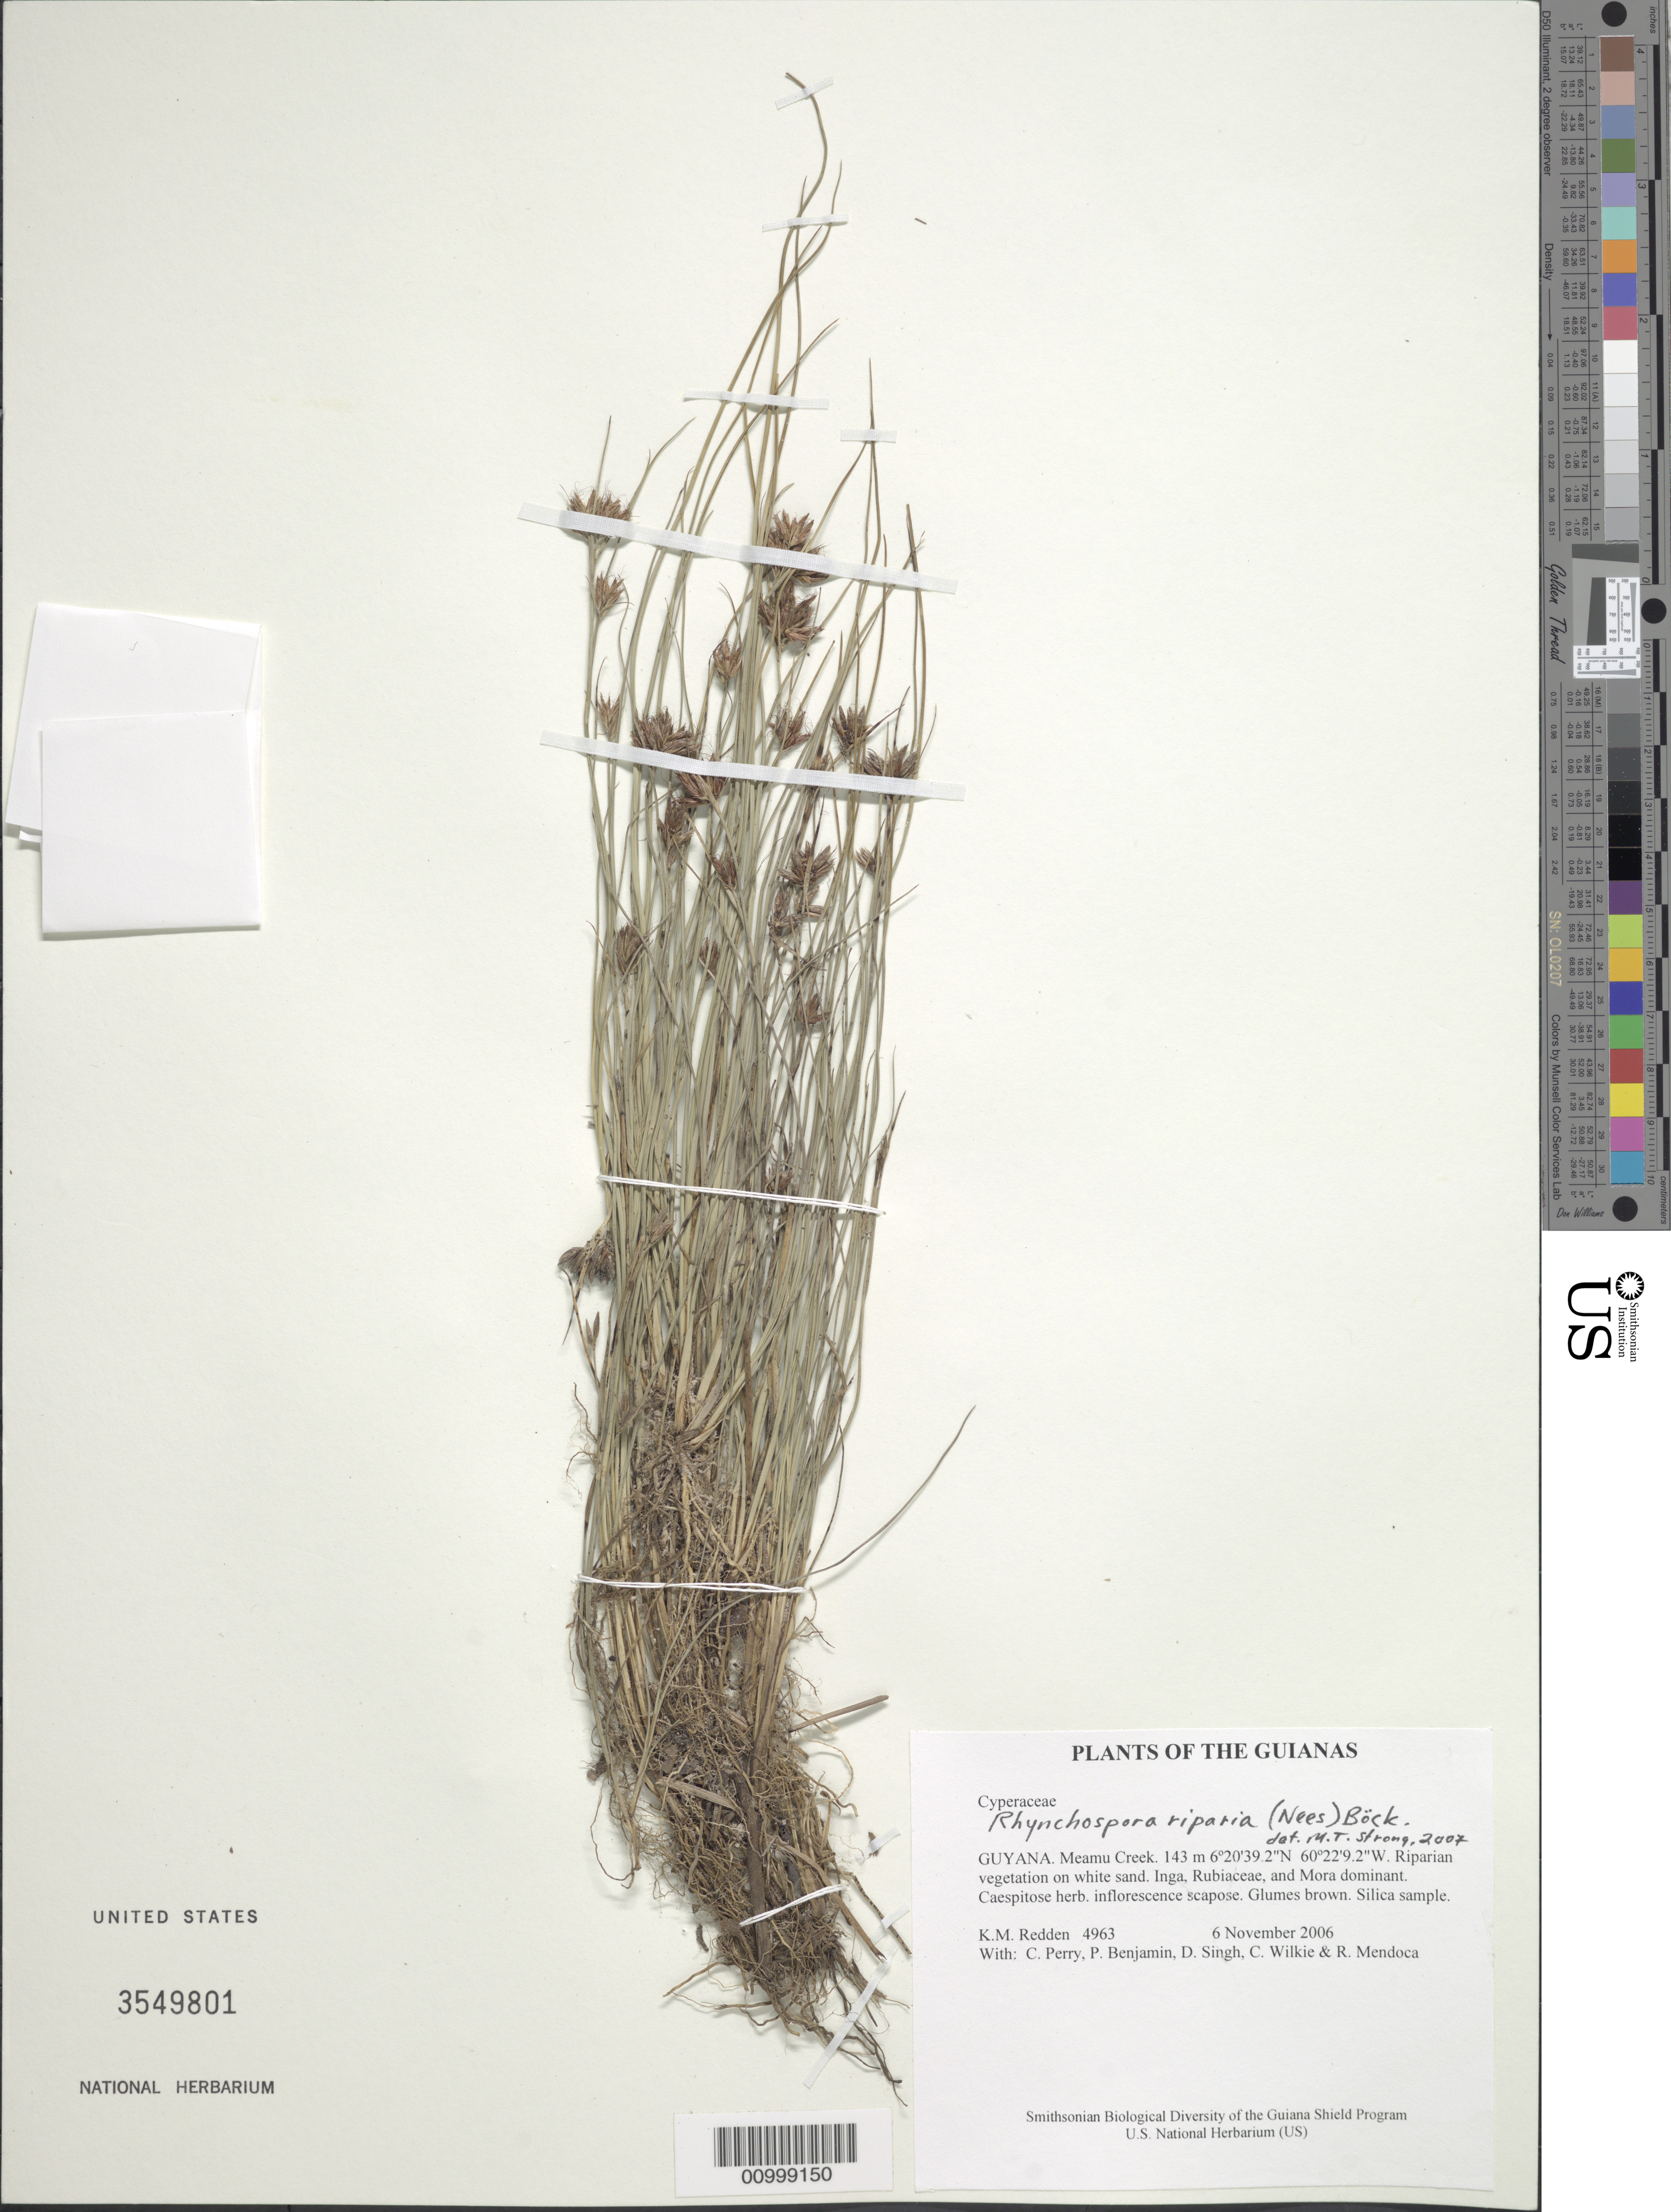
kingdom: Plantae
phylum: Tracheophyta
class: Liliopsida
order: Poales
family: Cyperaceae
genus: Rhynchospora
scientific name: Rhynchospora riparia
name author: (Nees) Boeckeler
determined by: Strong, M. T., (US), Smithsonian Institution - National Museum of Natural History (UNITED STATES)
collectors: K. M. Redden, C. Perry, P. Benjamin, D. Singh, C. Wilkie & R. Mendoca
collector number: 4963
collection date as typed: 6 November 2006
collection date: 2006-11-06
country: Guyana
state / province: Cuyuni-Mazaruni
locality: Meamu Creek.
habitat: Riparian vegetation on white sand. Inga, Rubiaceae, and Mora dominant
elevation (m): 143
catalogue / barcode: US 3549801